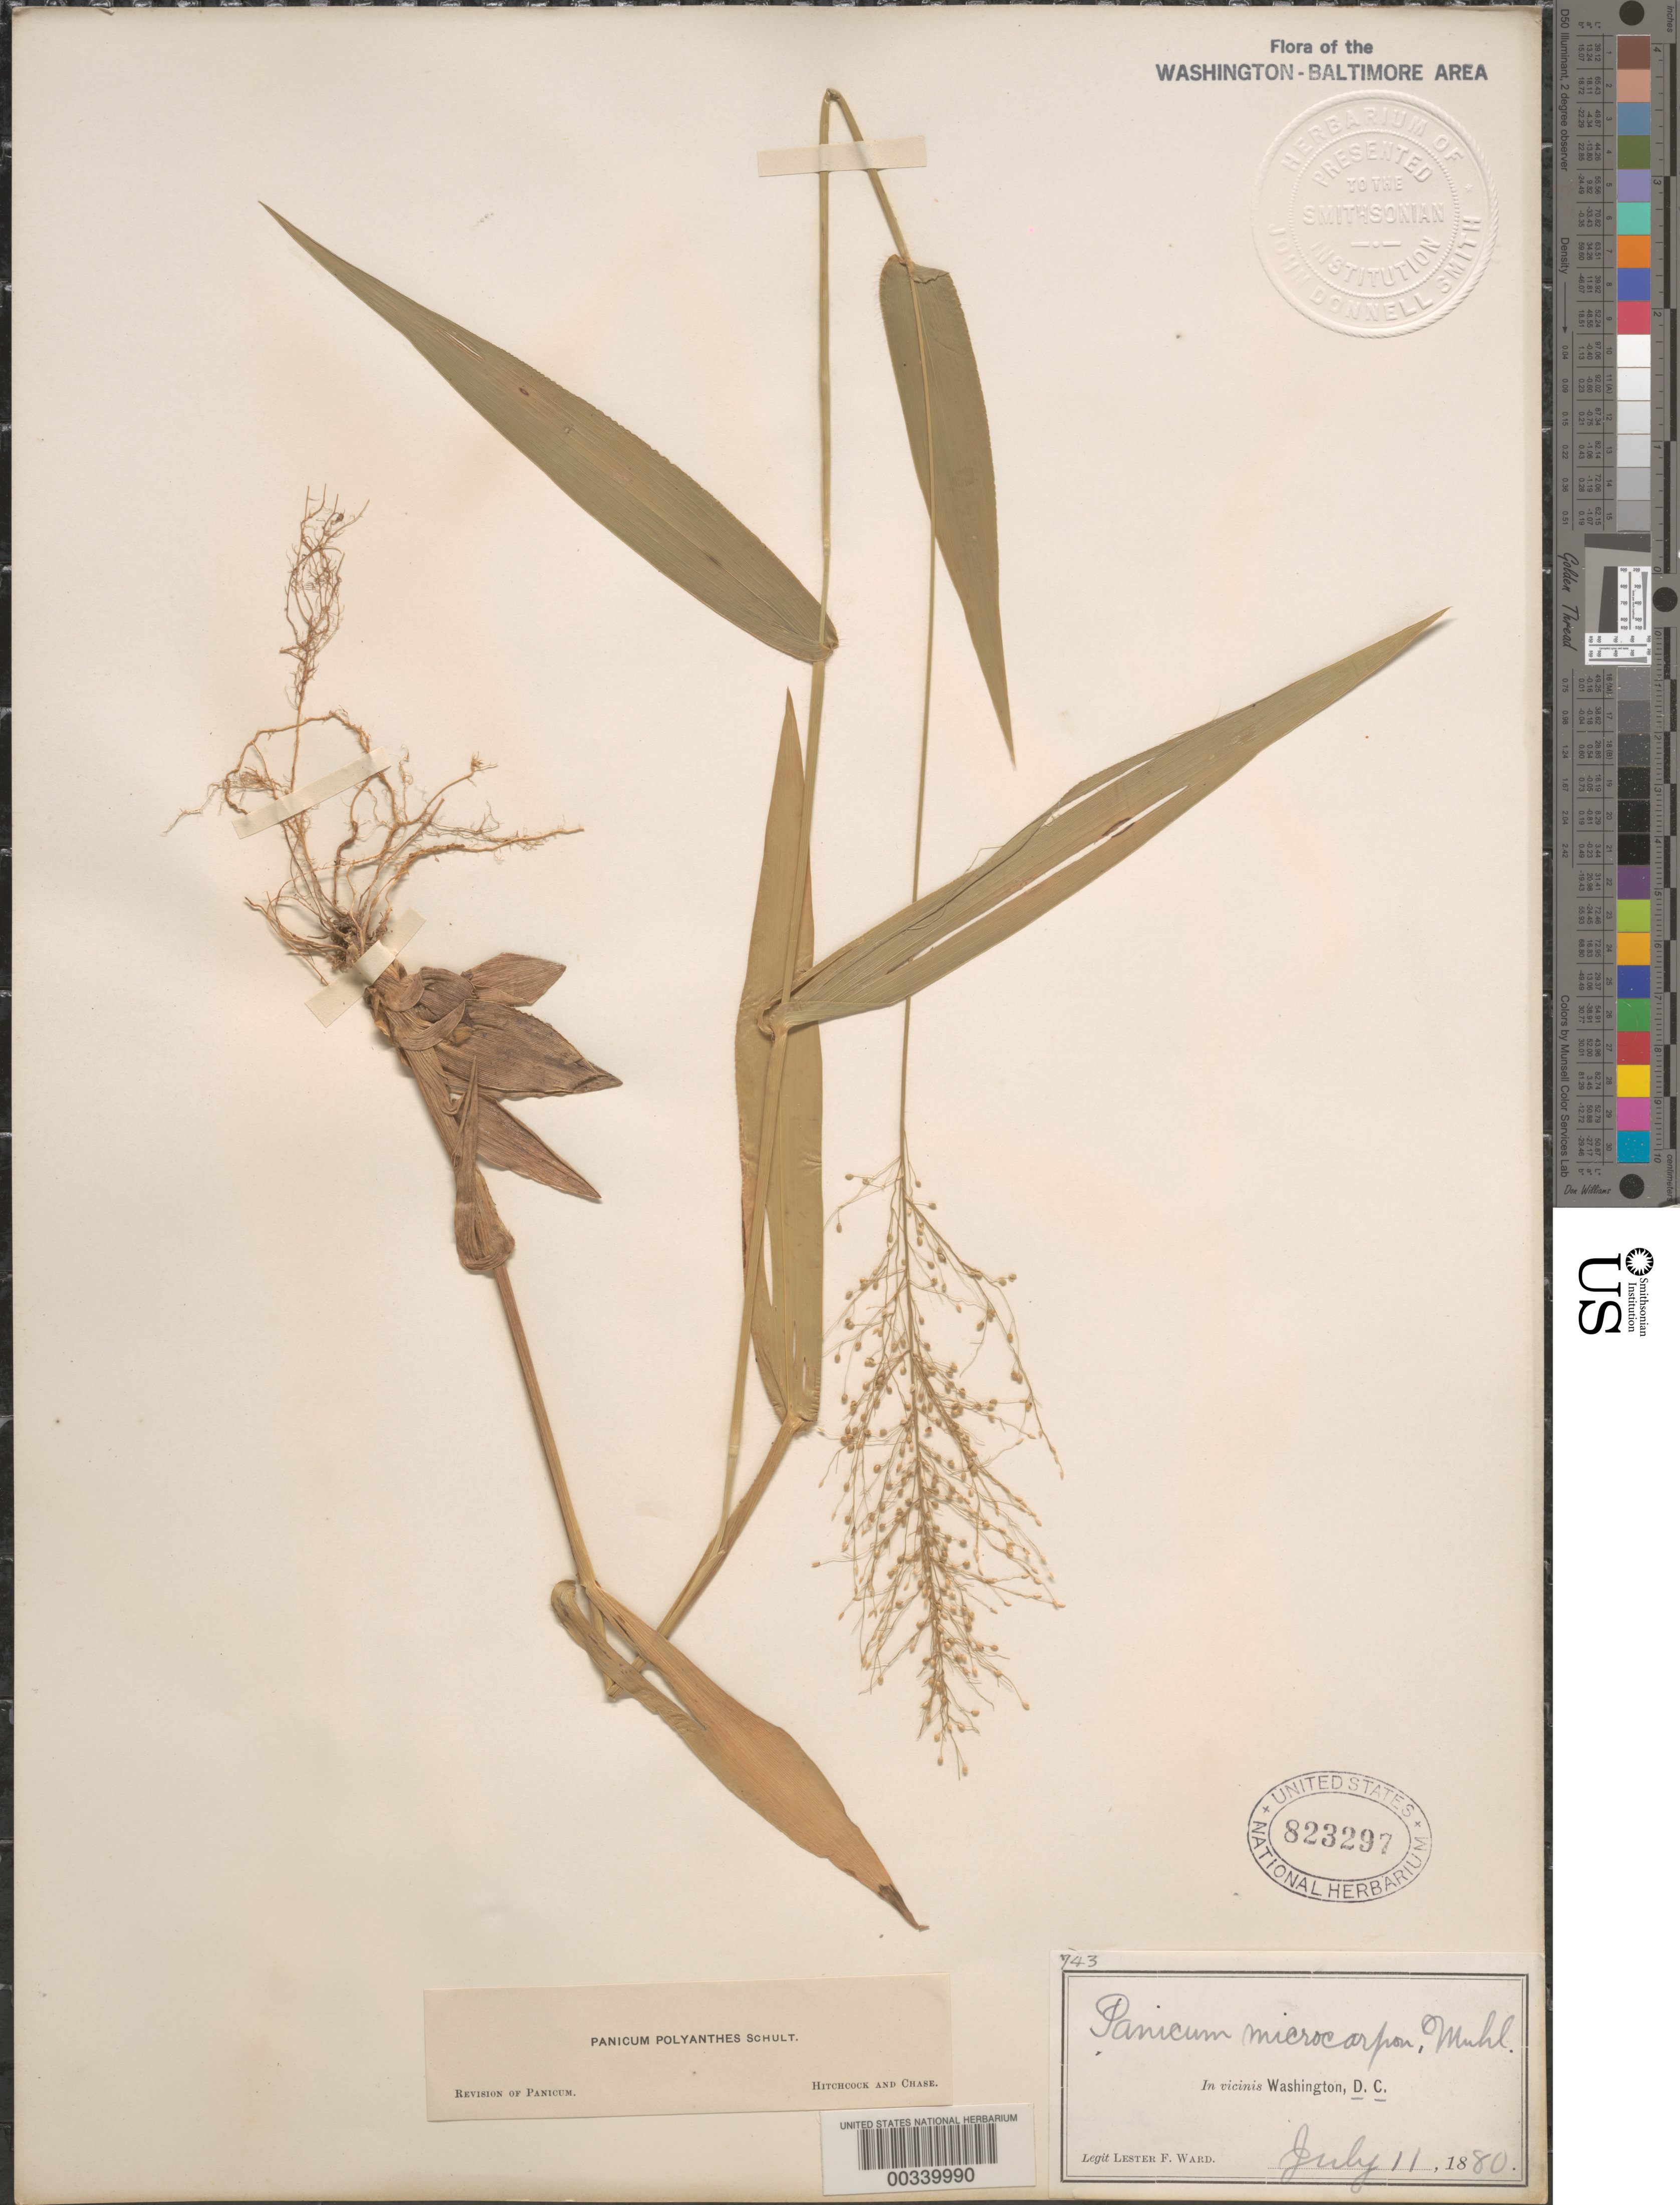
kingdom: Plantae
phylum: Tracheophyta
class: Liliopsida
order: Poales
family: Poaceae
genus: Dichanthelium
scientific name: Dichanthelium sphaerocarpon var. isophyllum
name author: (Scribn.) Gould & C.A. Clark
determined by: Hitchcock, A. S.; Chase, [M.] A.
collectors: L. F. Ward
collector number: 743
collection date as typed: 11 Jul 1880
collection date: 1880-07-11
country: United States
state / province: District of Columbia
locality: Washington, DC and vicinity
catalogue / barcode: US 823297